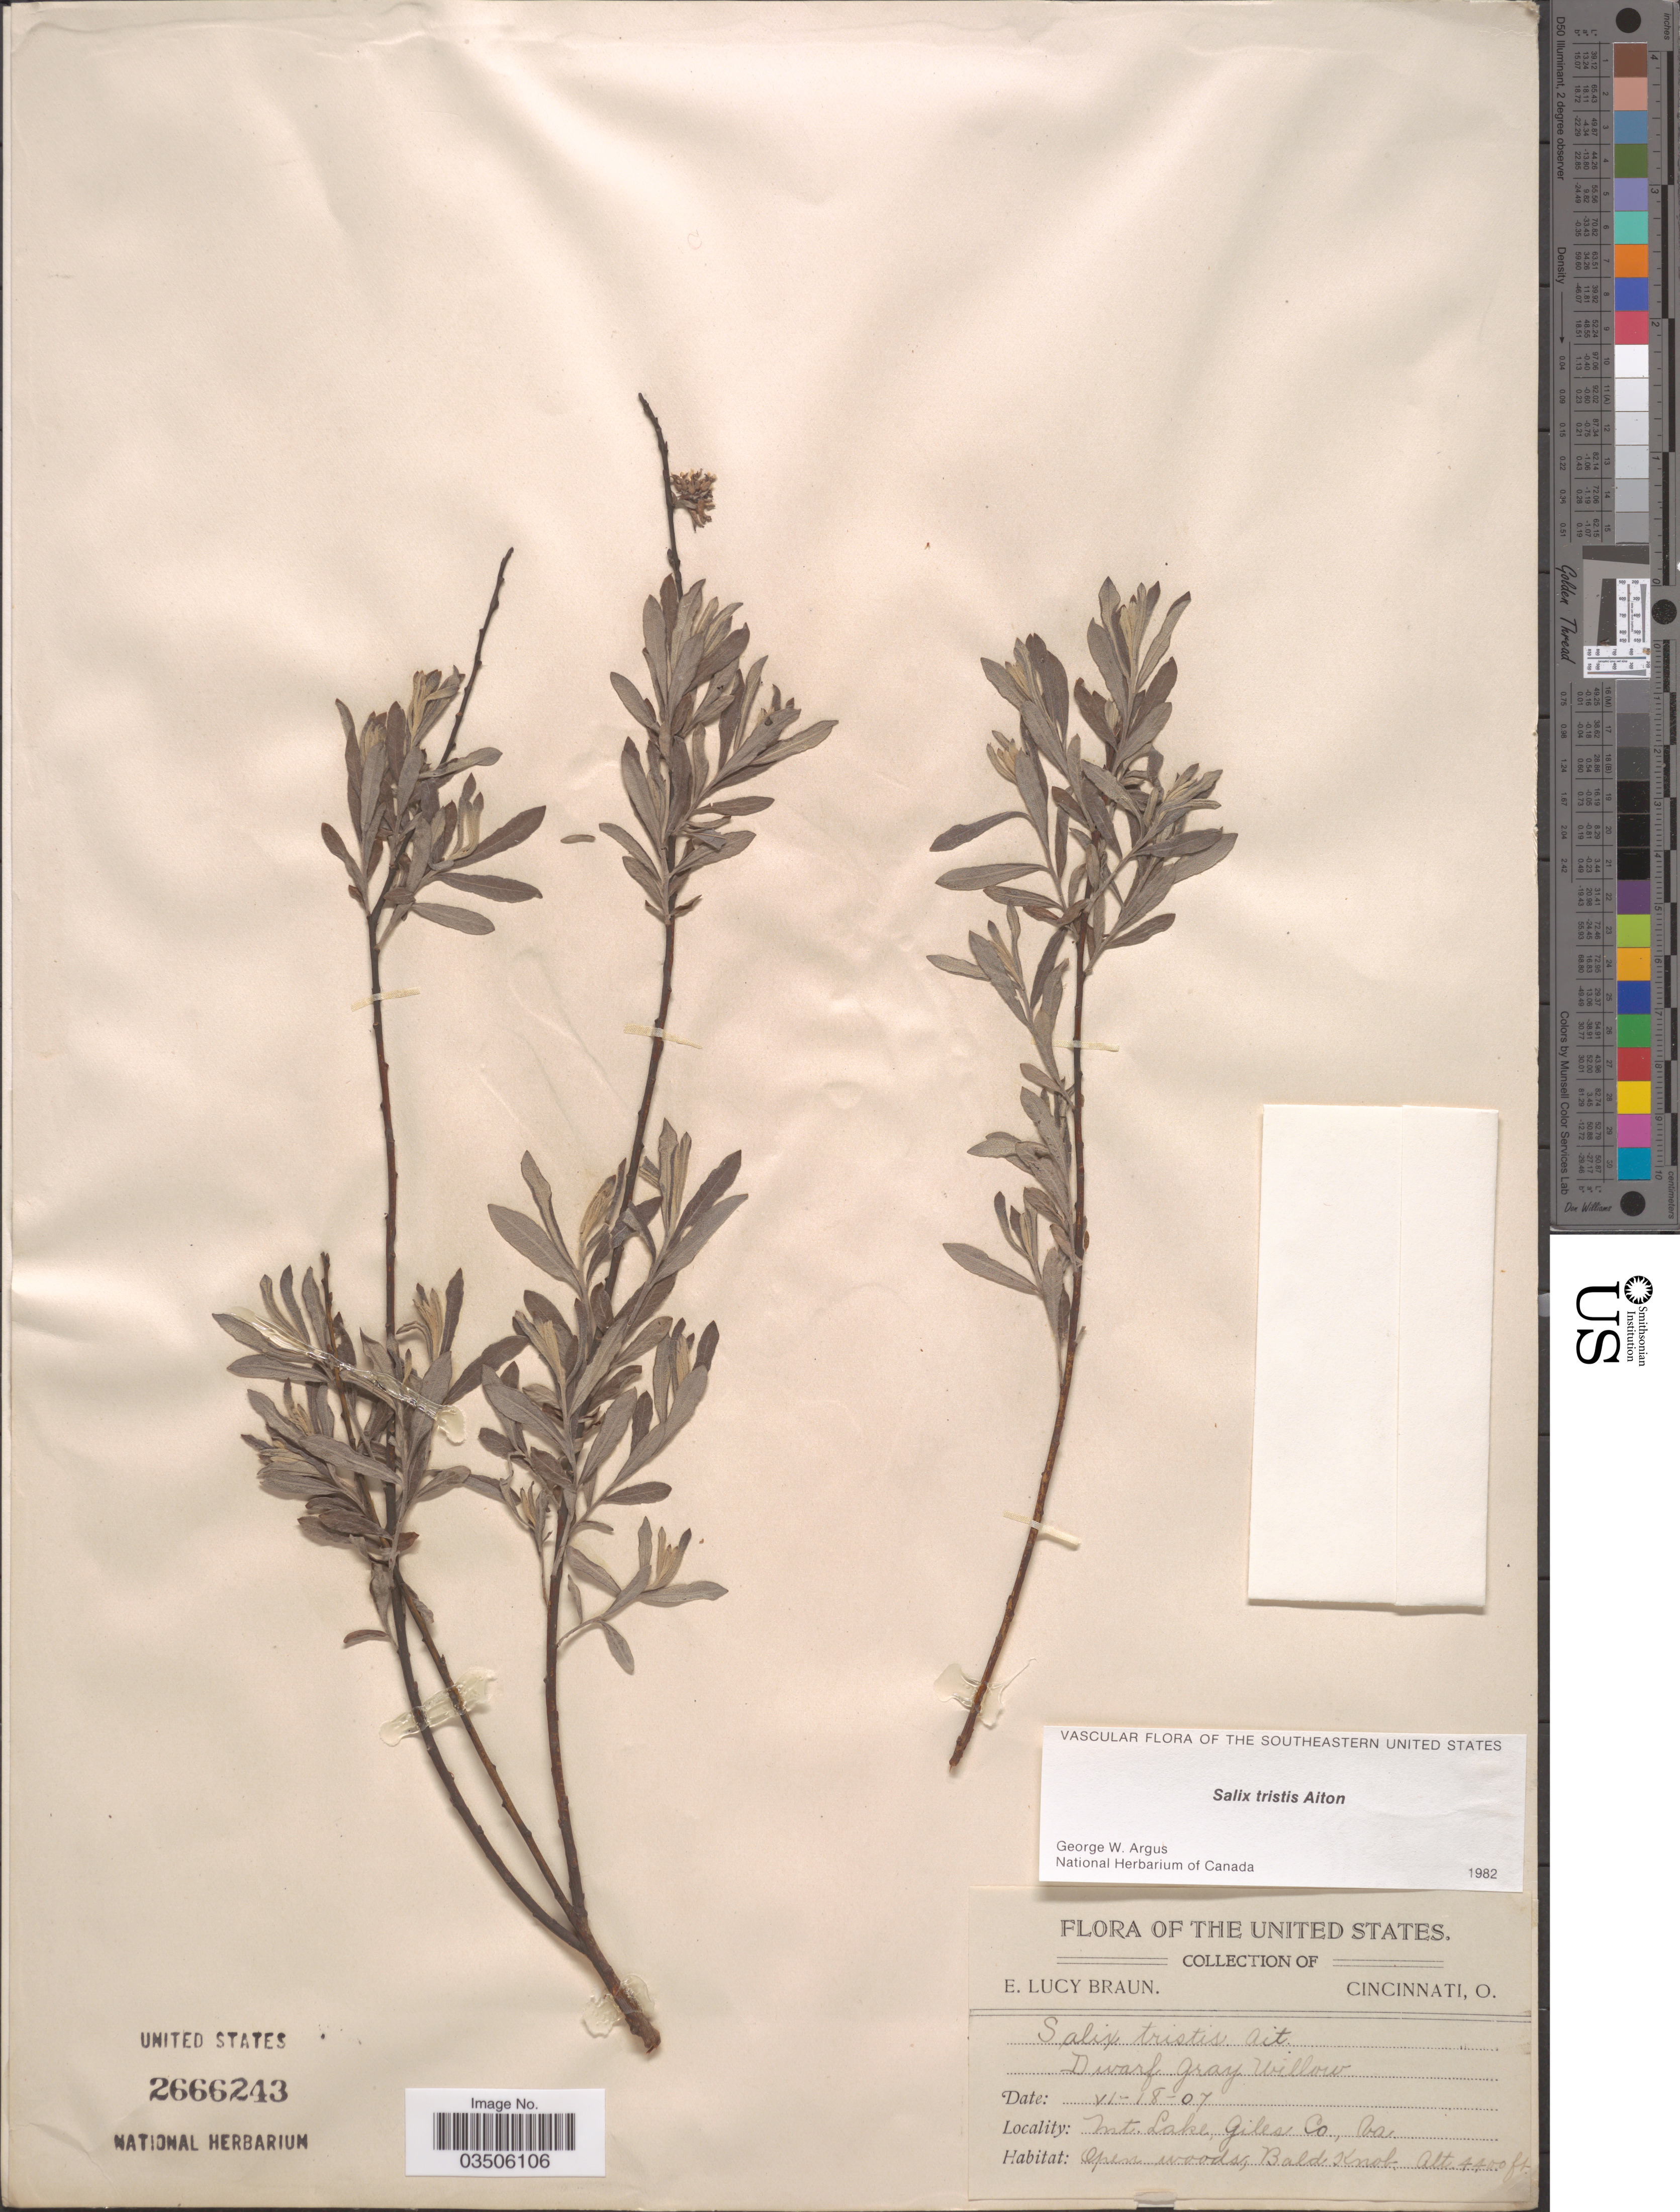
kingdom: Plantae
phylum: Tracheophyta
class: Magnoliopsida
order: Malpighiales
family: Salicaceae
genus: Salix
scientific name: Salix tristis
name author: Aiton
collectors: E. L. Braun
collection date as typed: Transcribed d/m/y: 18/6/7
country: United States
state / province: Virginia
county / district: Giles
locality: Mt. Lake, Giles Co. Bald Knob.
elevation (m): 1341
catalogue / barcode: US 2666243